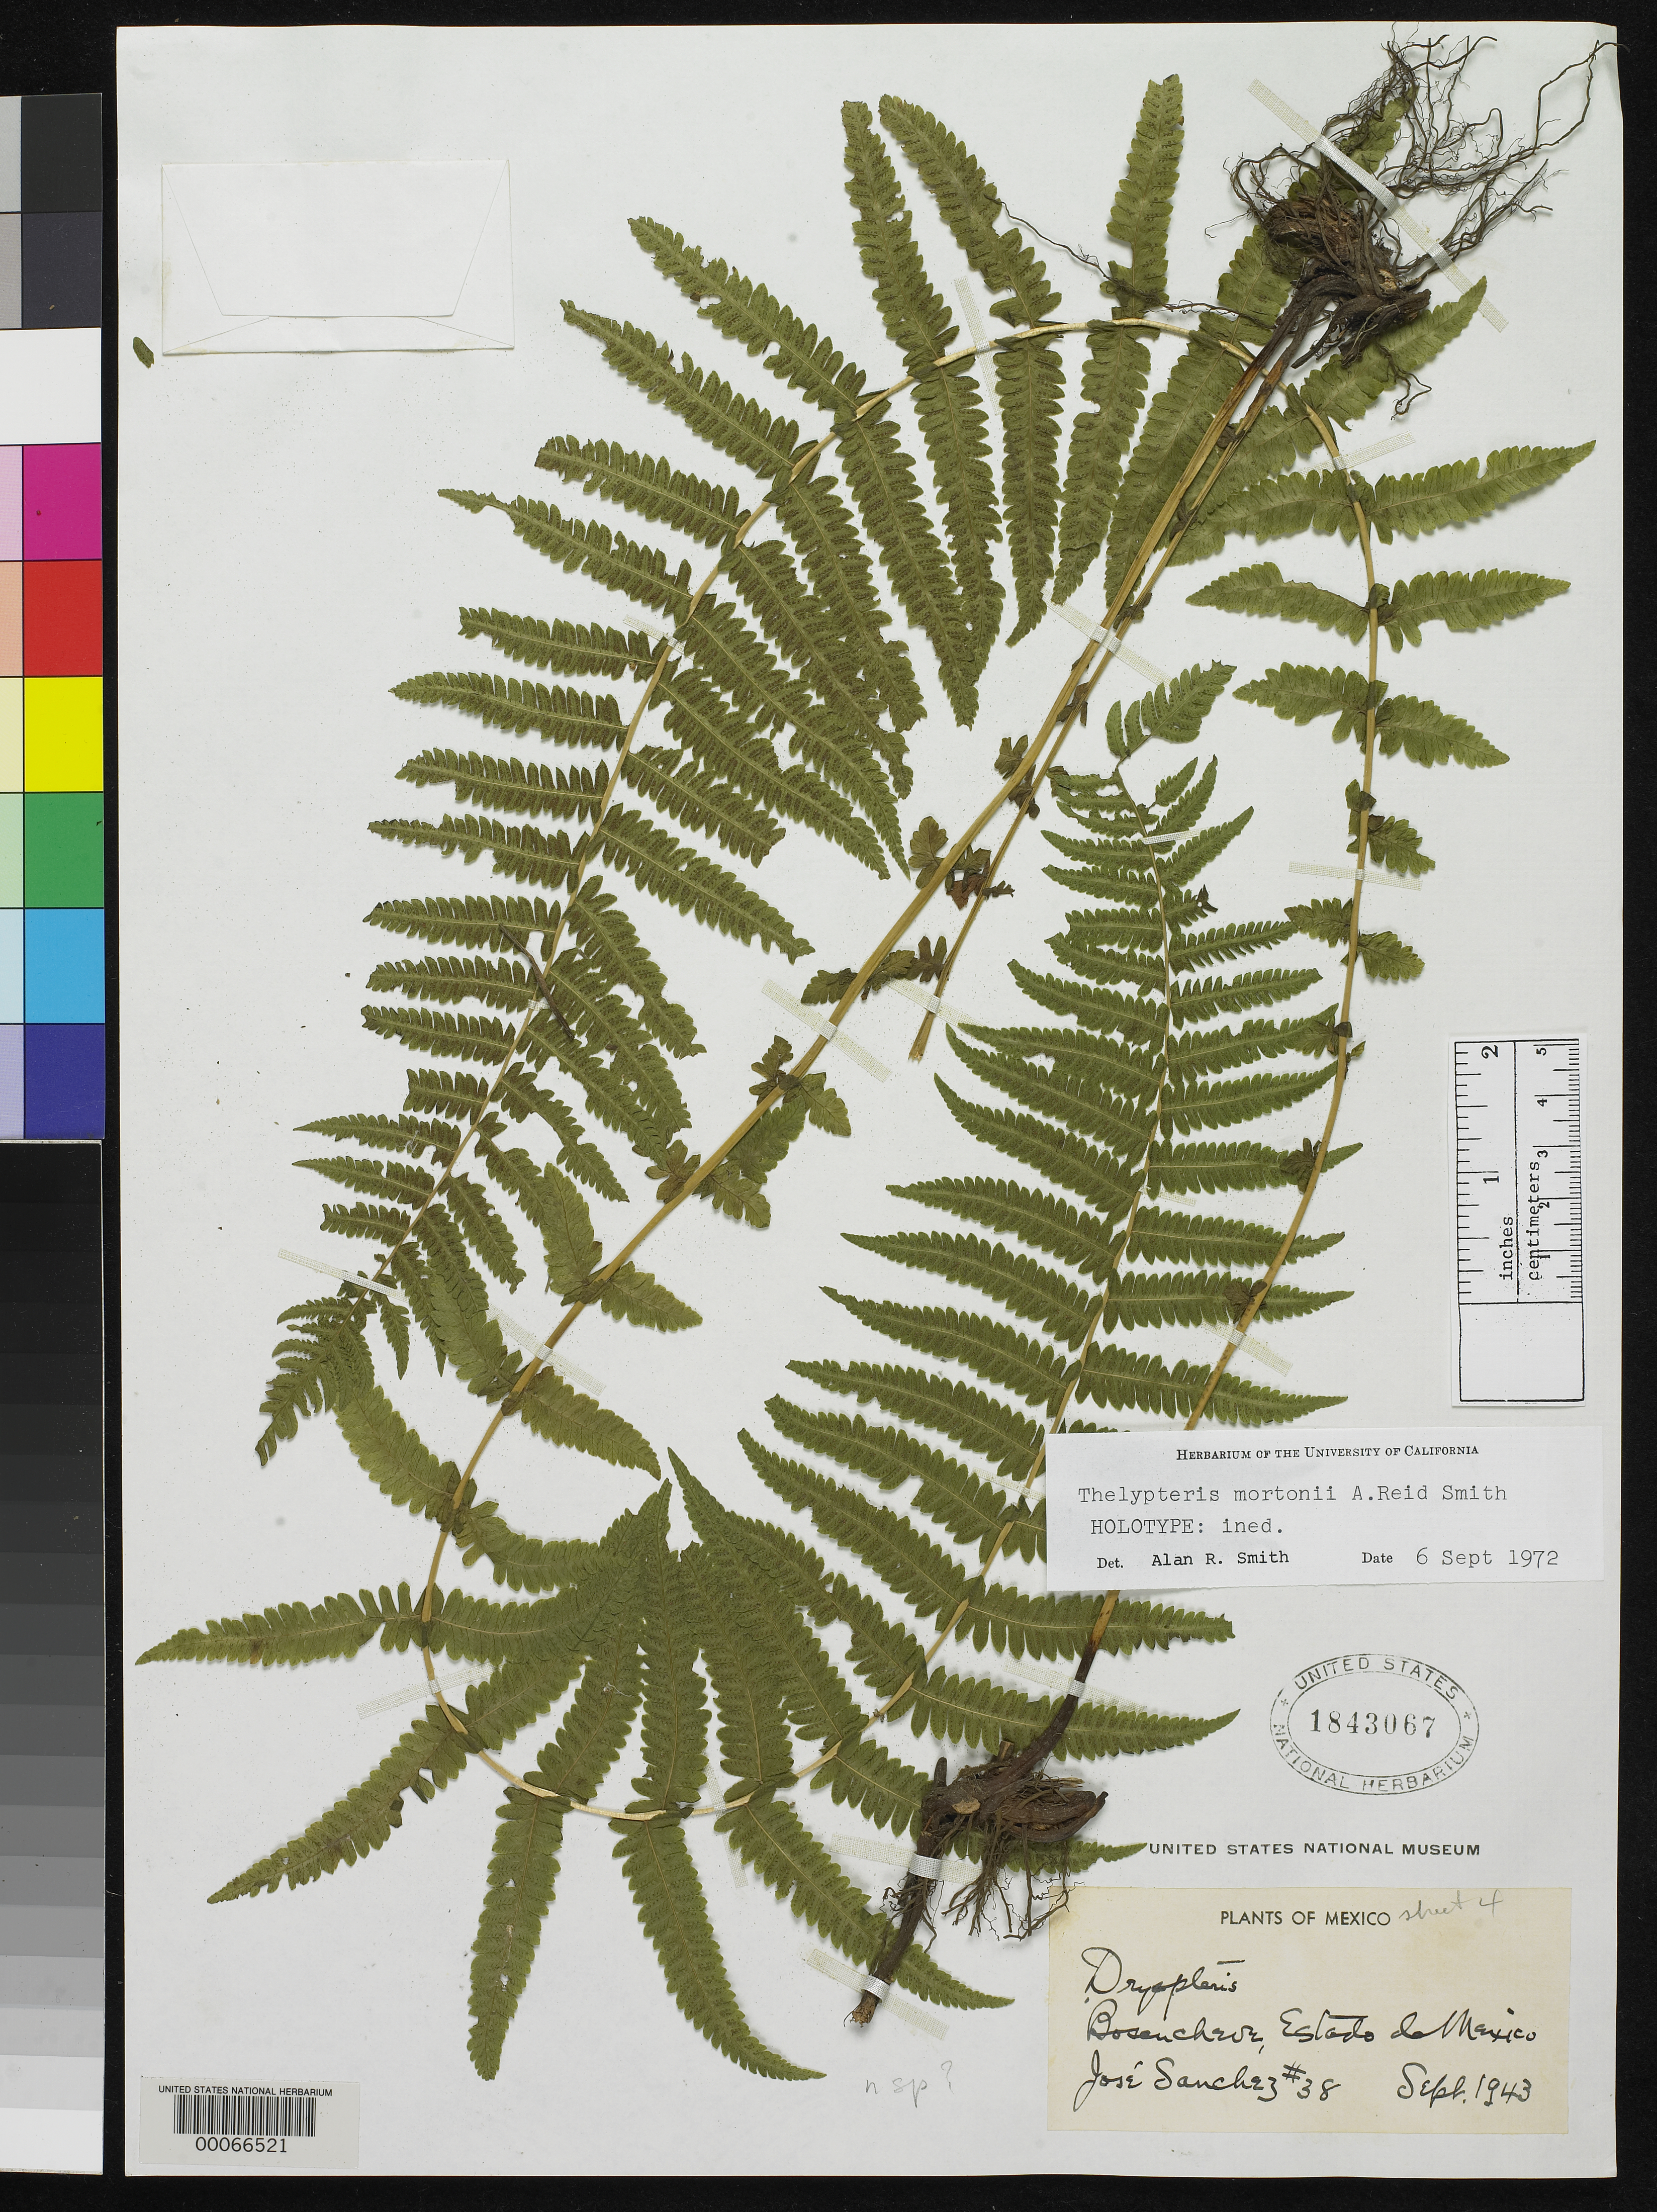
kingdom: Plantae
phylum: Tracheophyta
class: Polypodiopsida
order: Polypodiales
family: Thelypteridaceae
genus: Thelypteris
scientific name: Thelypteris mortonii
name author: A.R. Sm.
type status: Holotype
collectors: J. Sanchez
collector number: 38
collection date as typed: Sep 1943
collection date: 1943-09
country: Mexico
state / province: México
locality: Bosencheve.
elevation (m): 1750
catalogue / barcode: US 1843067